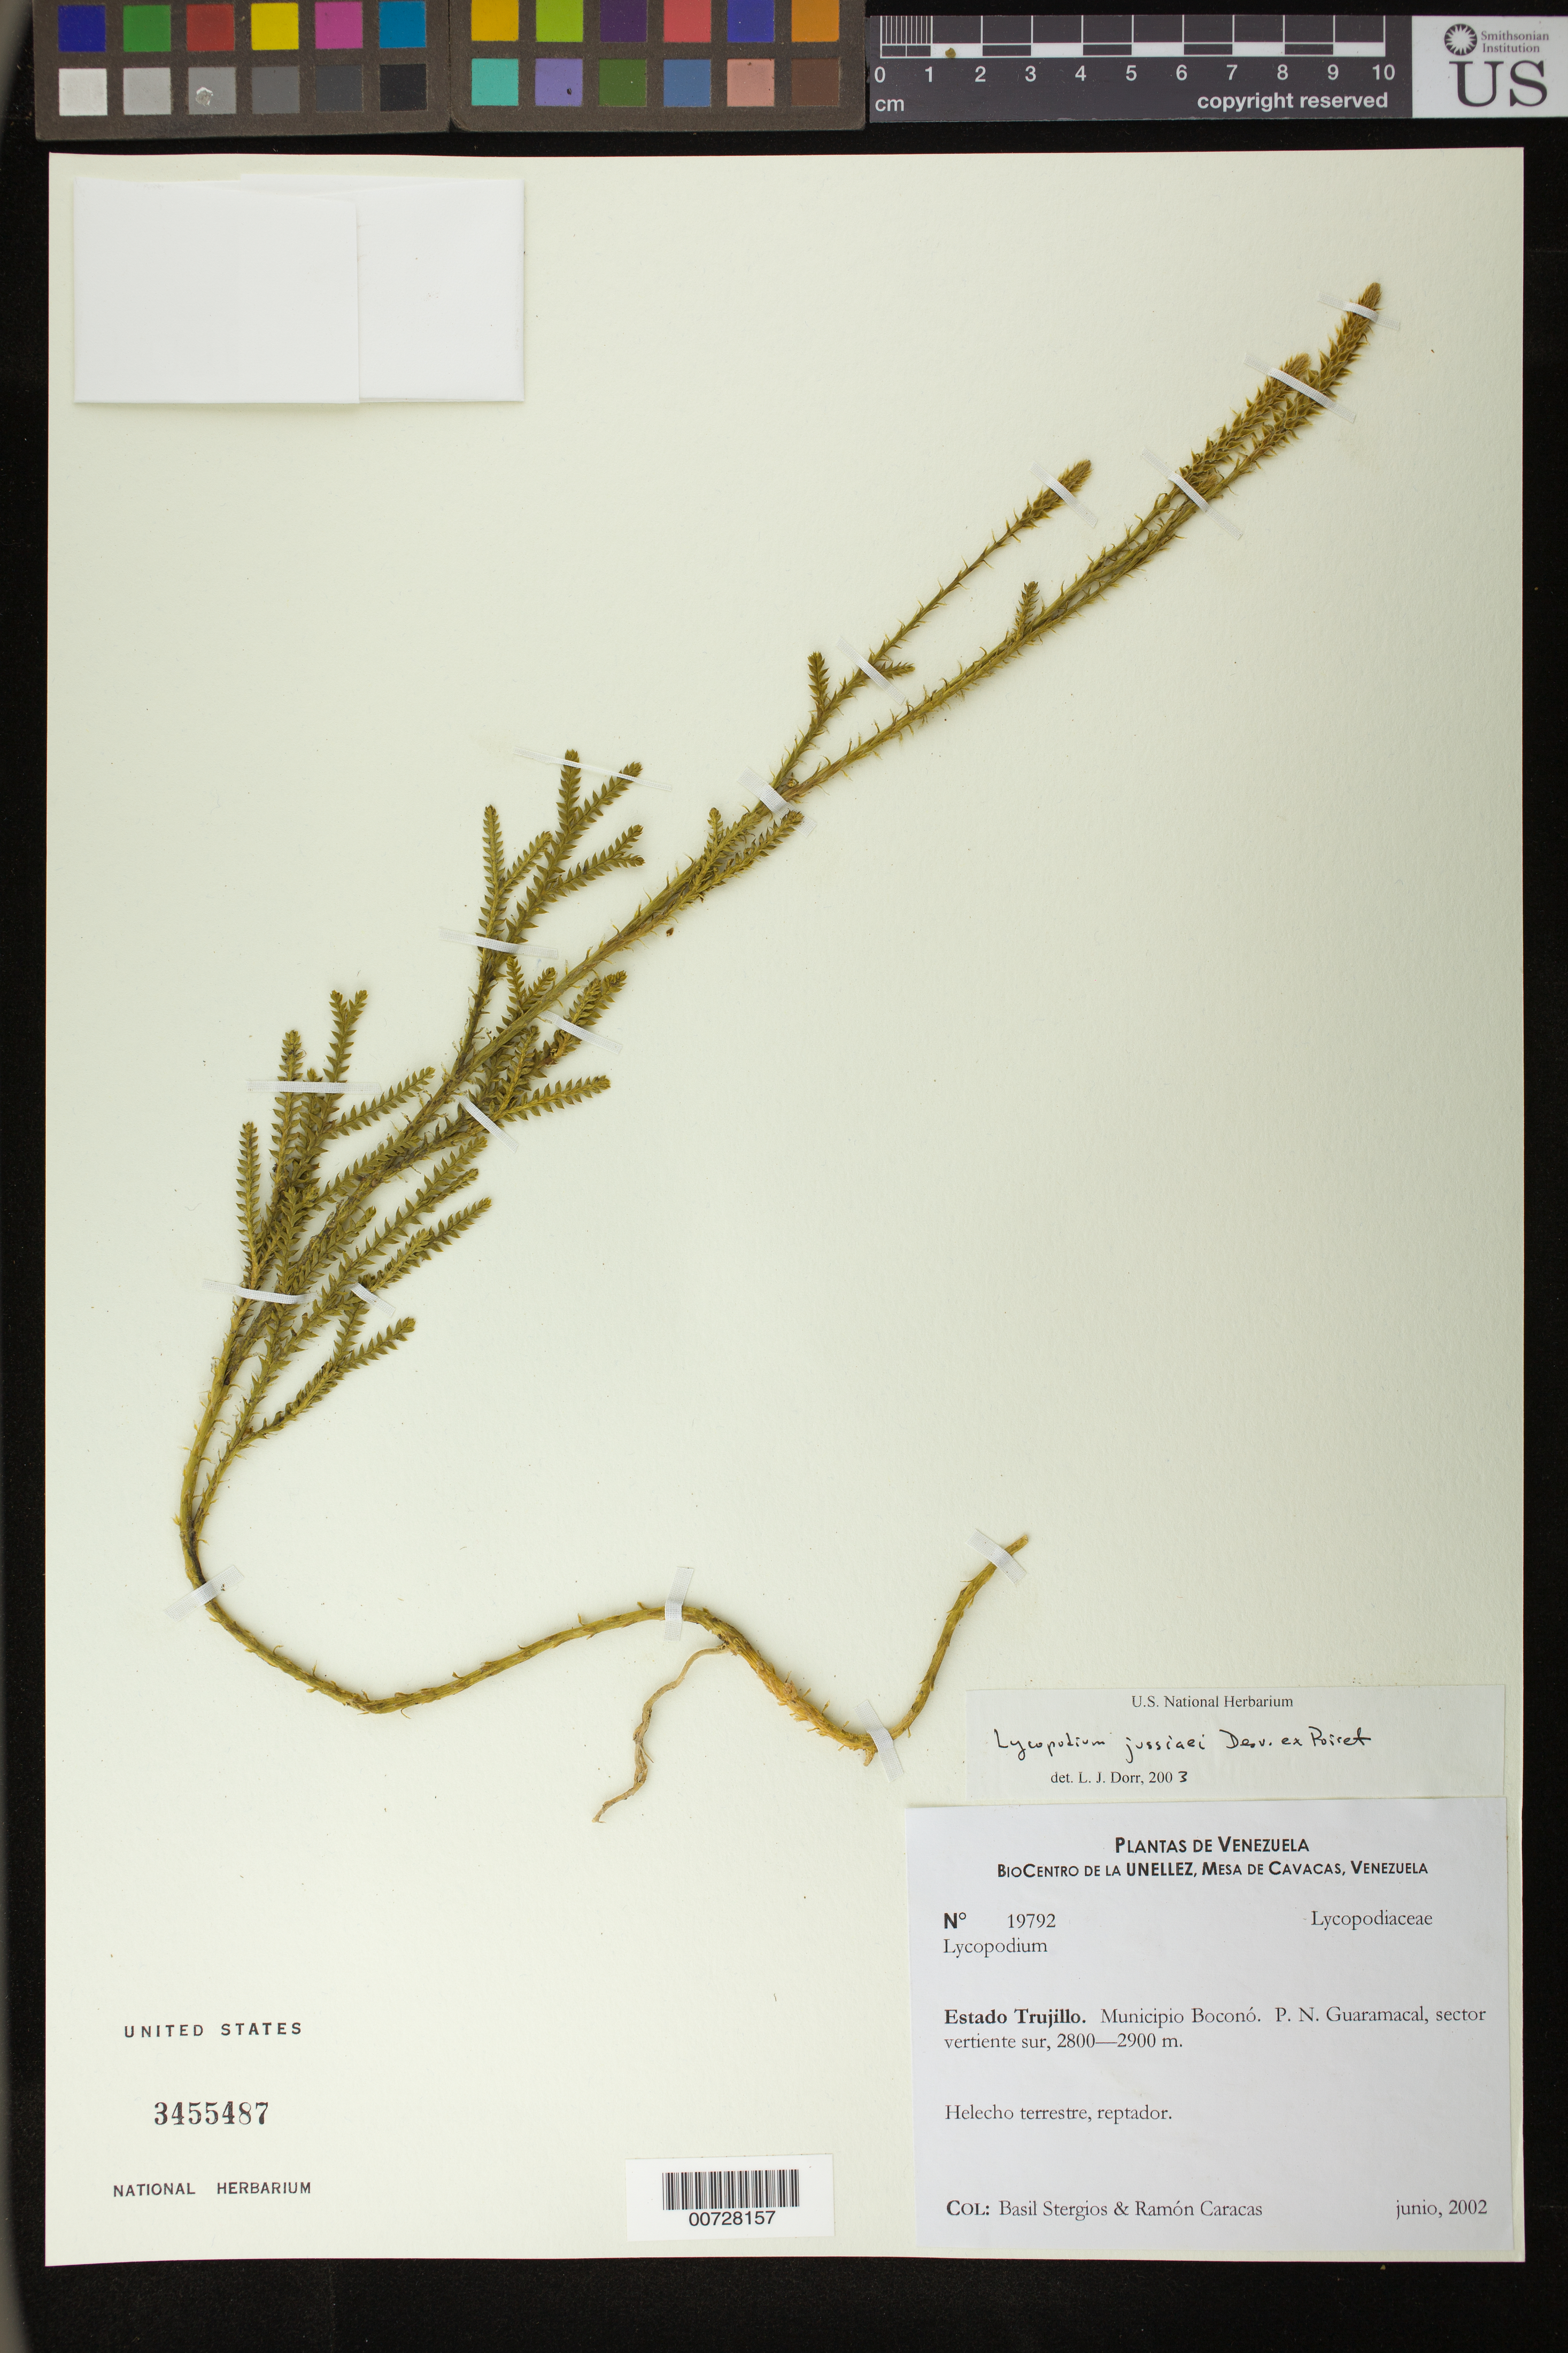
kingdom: Plantae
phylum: Tracheophyta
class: Lycopodiopsida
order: Lycopodiales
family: Lycopodiaceae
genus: Diphasium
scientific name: Diphasium jussiaei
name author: (Desv.) C. Presl ex Rothm.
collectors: B. G. Stergios & R. Caracas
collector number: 19792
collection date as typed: Jun 2002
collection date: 2002-06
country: Venezuela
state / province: Trujillo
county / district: Boconó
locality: Parque Nacional Guaramacal, vertiente sur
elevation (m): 2800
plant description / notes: PORT, UC, US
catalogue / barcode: US 3455487